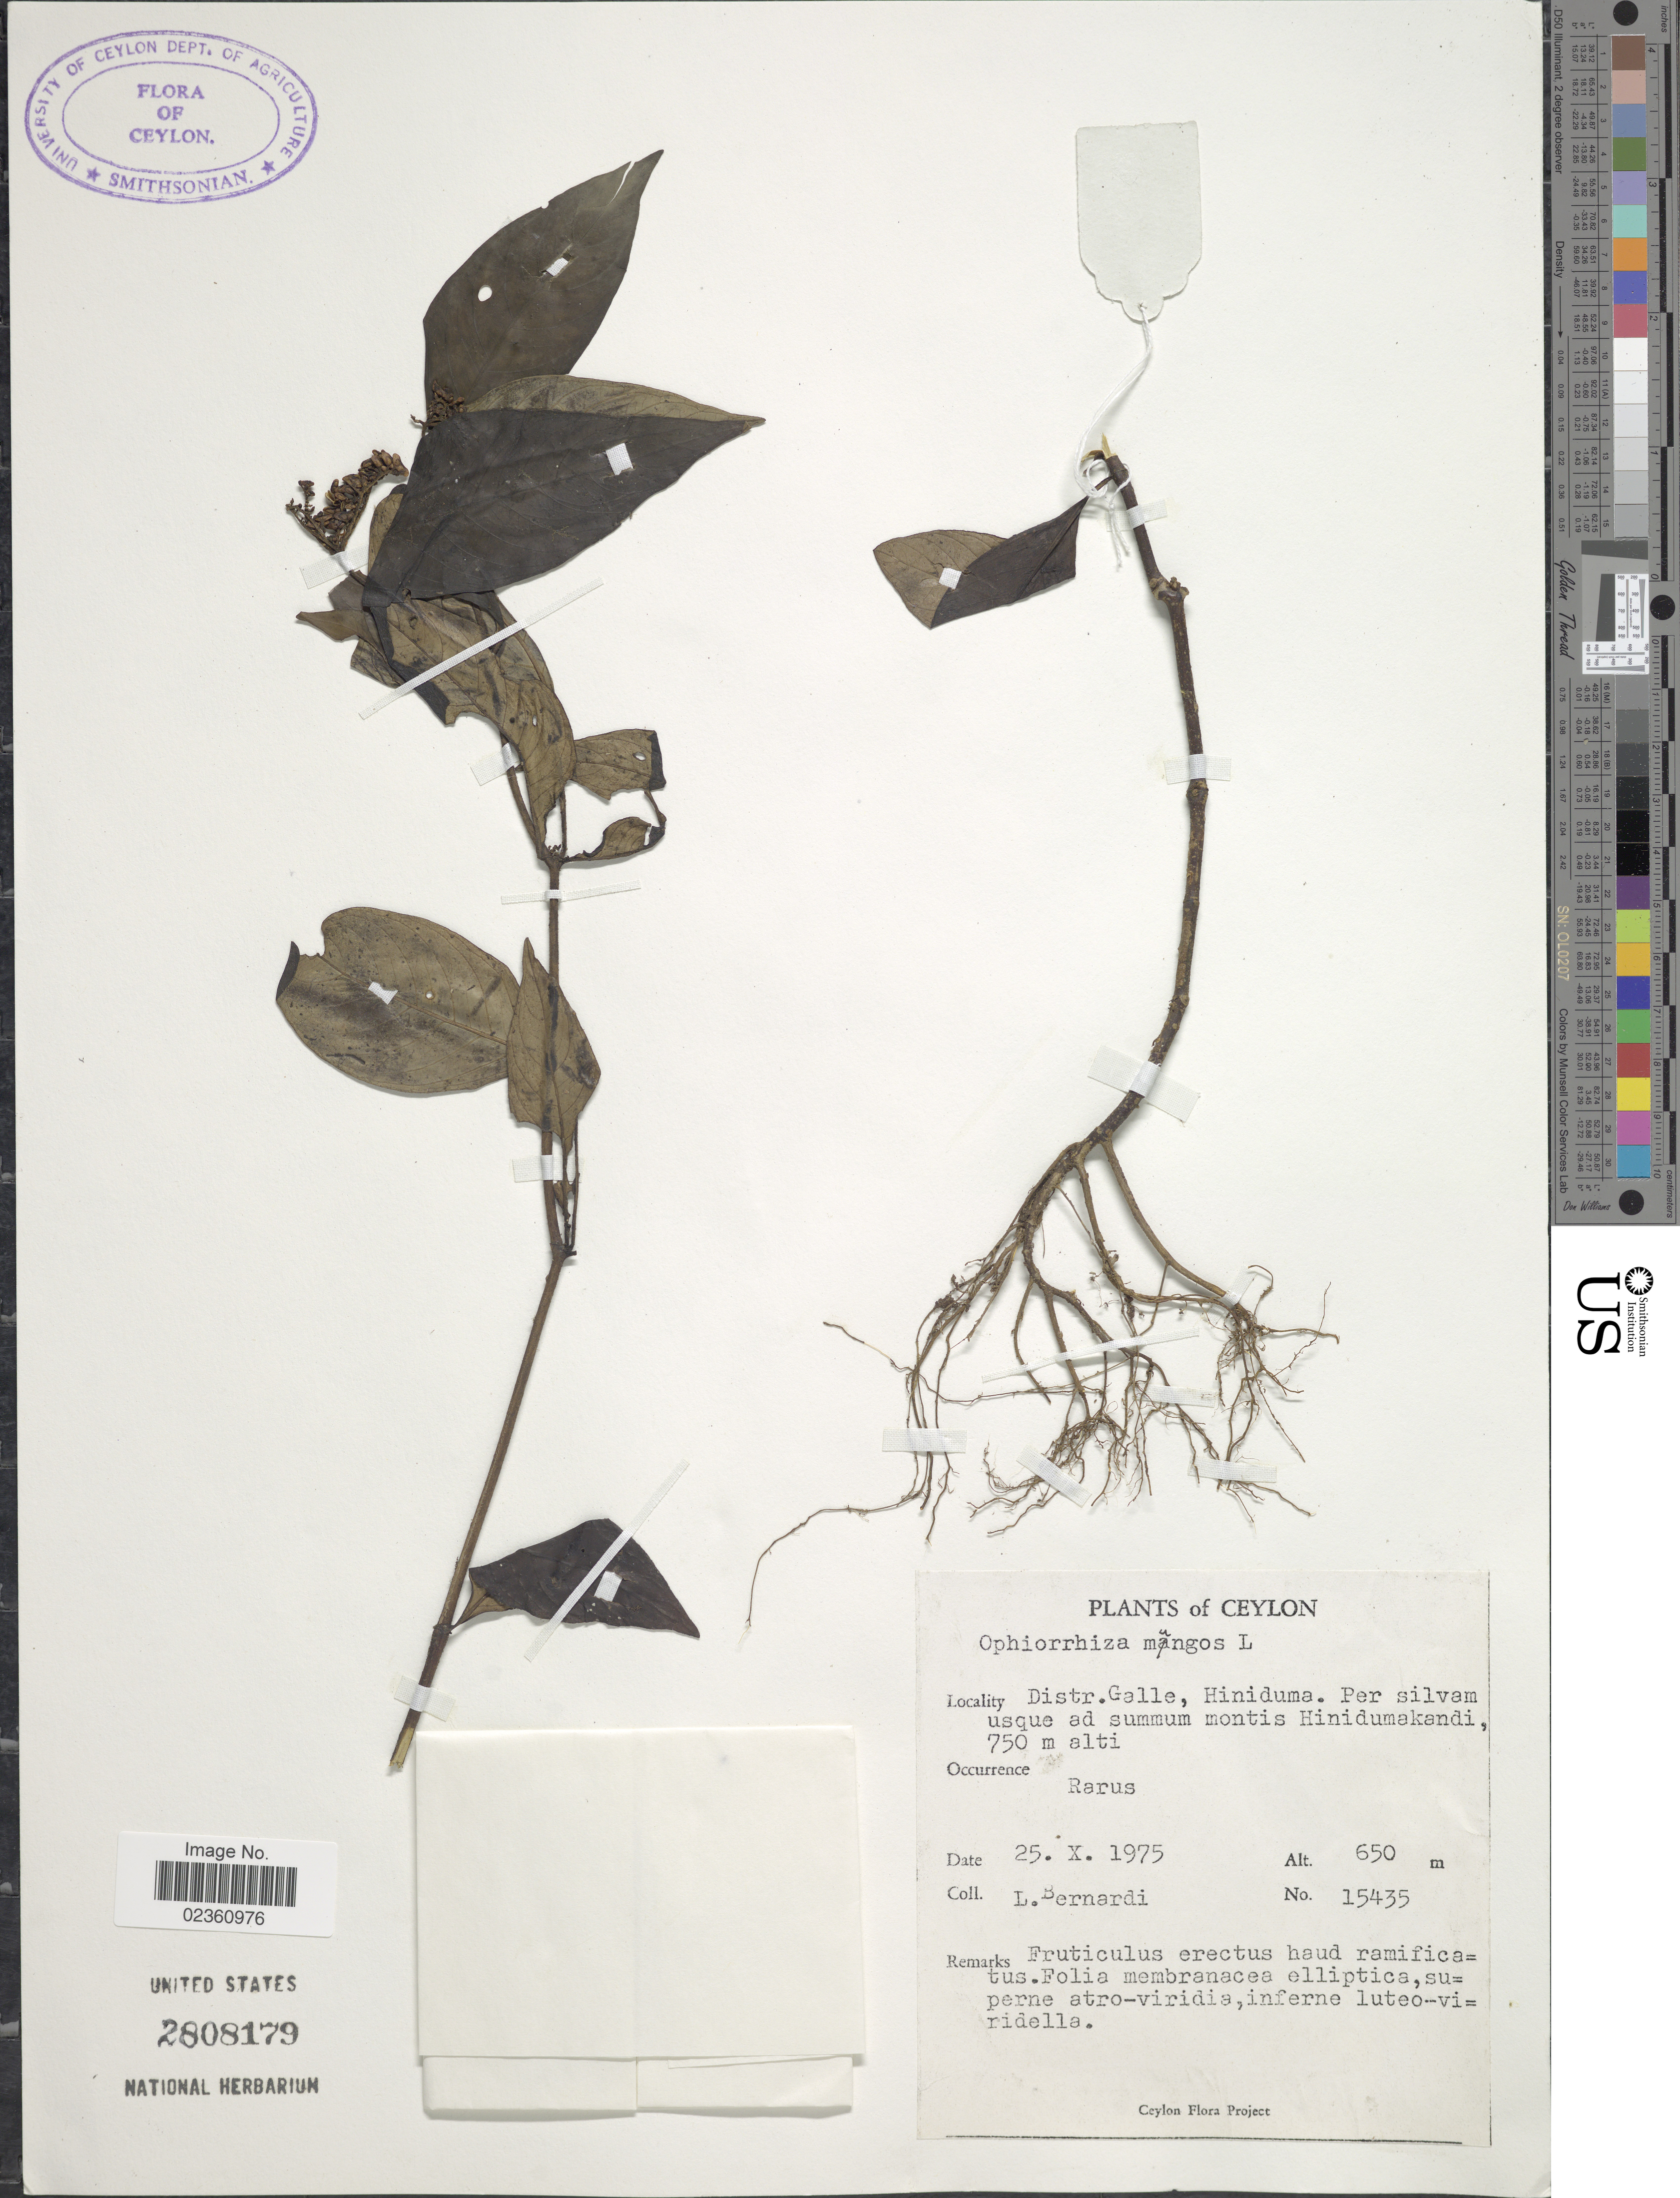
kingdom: Plantae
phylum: Tracheophyta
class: Magnoliopsida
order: Gentianales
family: Rubiaceae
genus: Ophiorrhiza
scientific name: Ophiorrhiza mungos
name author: L.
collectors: L. Bernardi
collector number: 15435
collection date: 1975-10-25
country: Sri Lanka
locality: Ceylon, Distr. Galle, Hiniduma Per silvam usque ad summum montis Hinidumakandi, Rarus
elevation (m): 650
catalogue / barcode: US 2808179